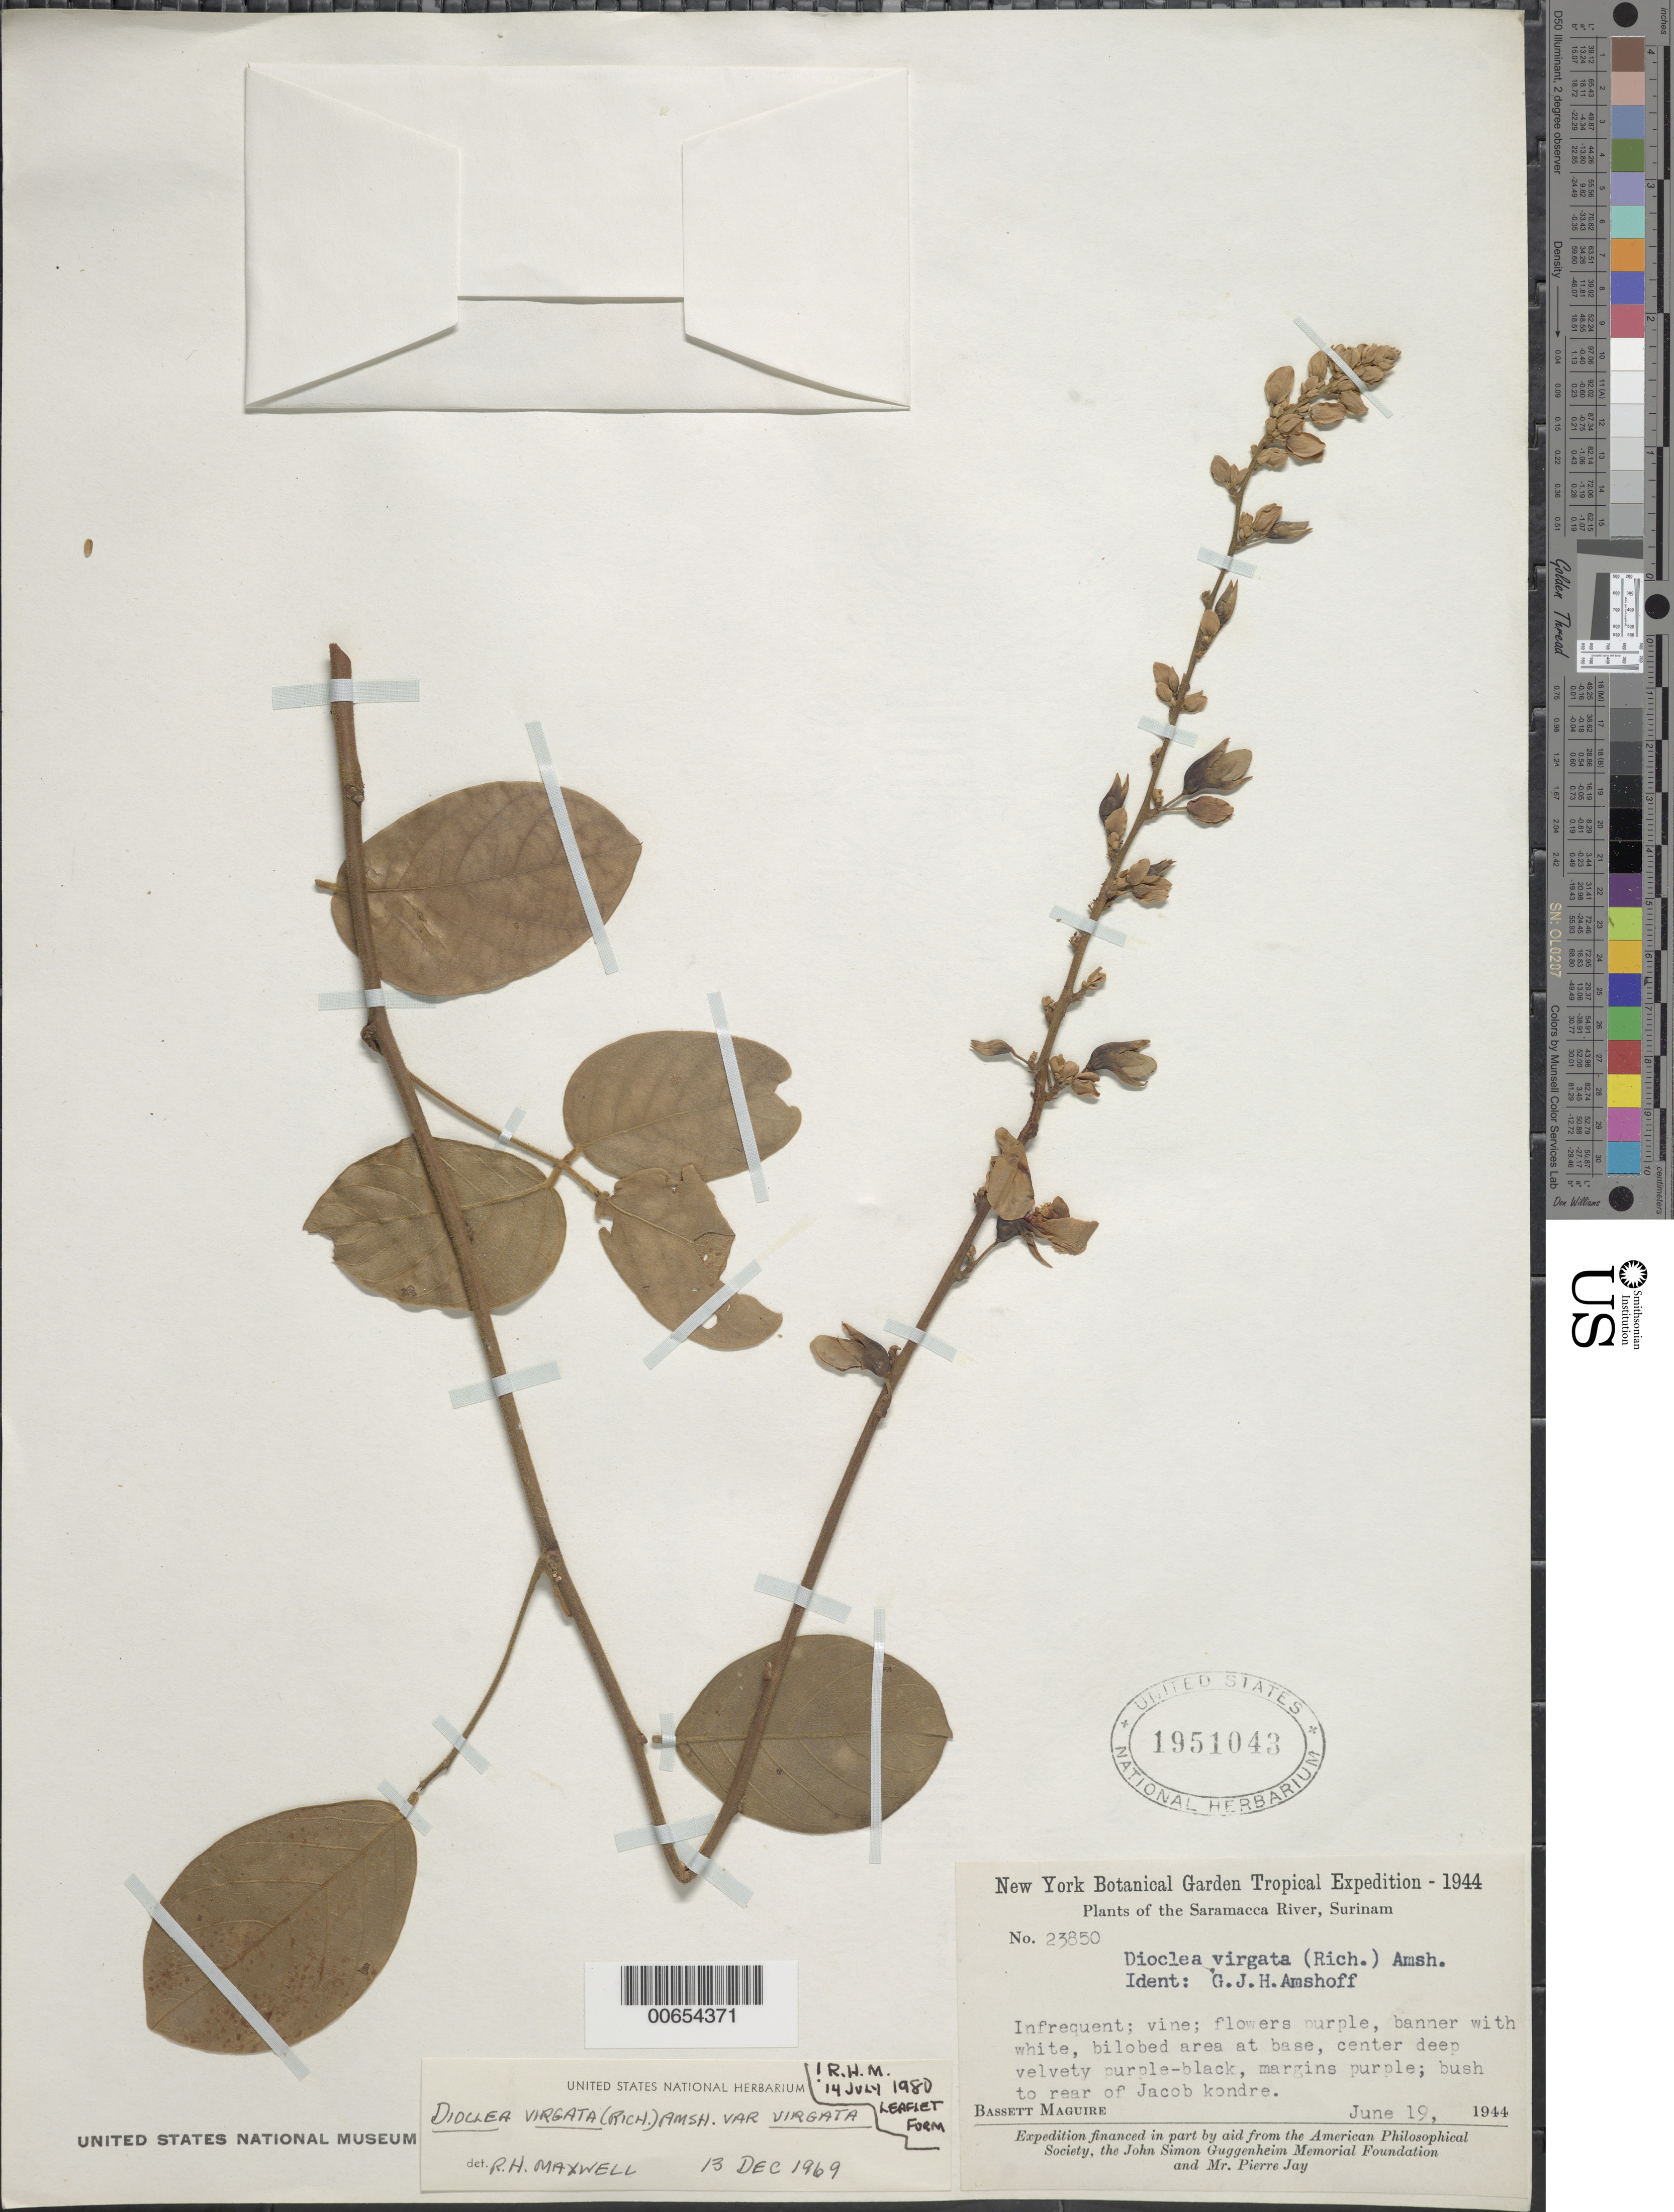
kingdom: Plantae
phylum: Tracheophyta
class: Magnoliopsida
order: Fabales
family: Fabaceae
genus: Dioclea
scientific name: Dioclea virgata var. virgata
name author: (Rich.) Amshoff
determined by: Maxwell, R. H., (JEF), Indiana University Southeast (UNITED STATES)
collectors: B. Maguire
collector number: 23850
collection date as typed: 19-Jun-44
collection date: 1944-06-19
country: Suriname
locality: Jacob Kondre village, Saramacca River headwaters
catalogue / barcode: US 1951043